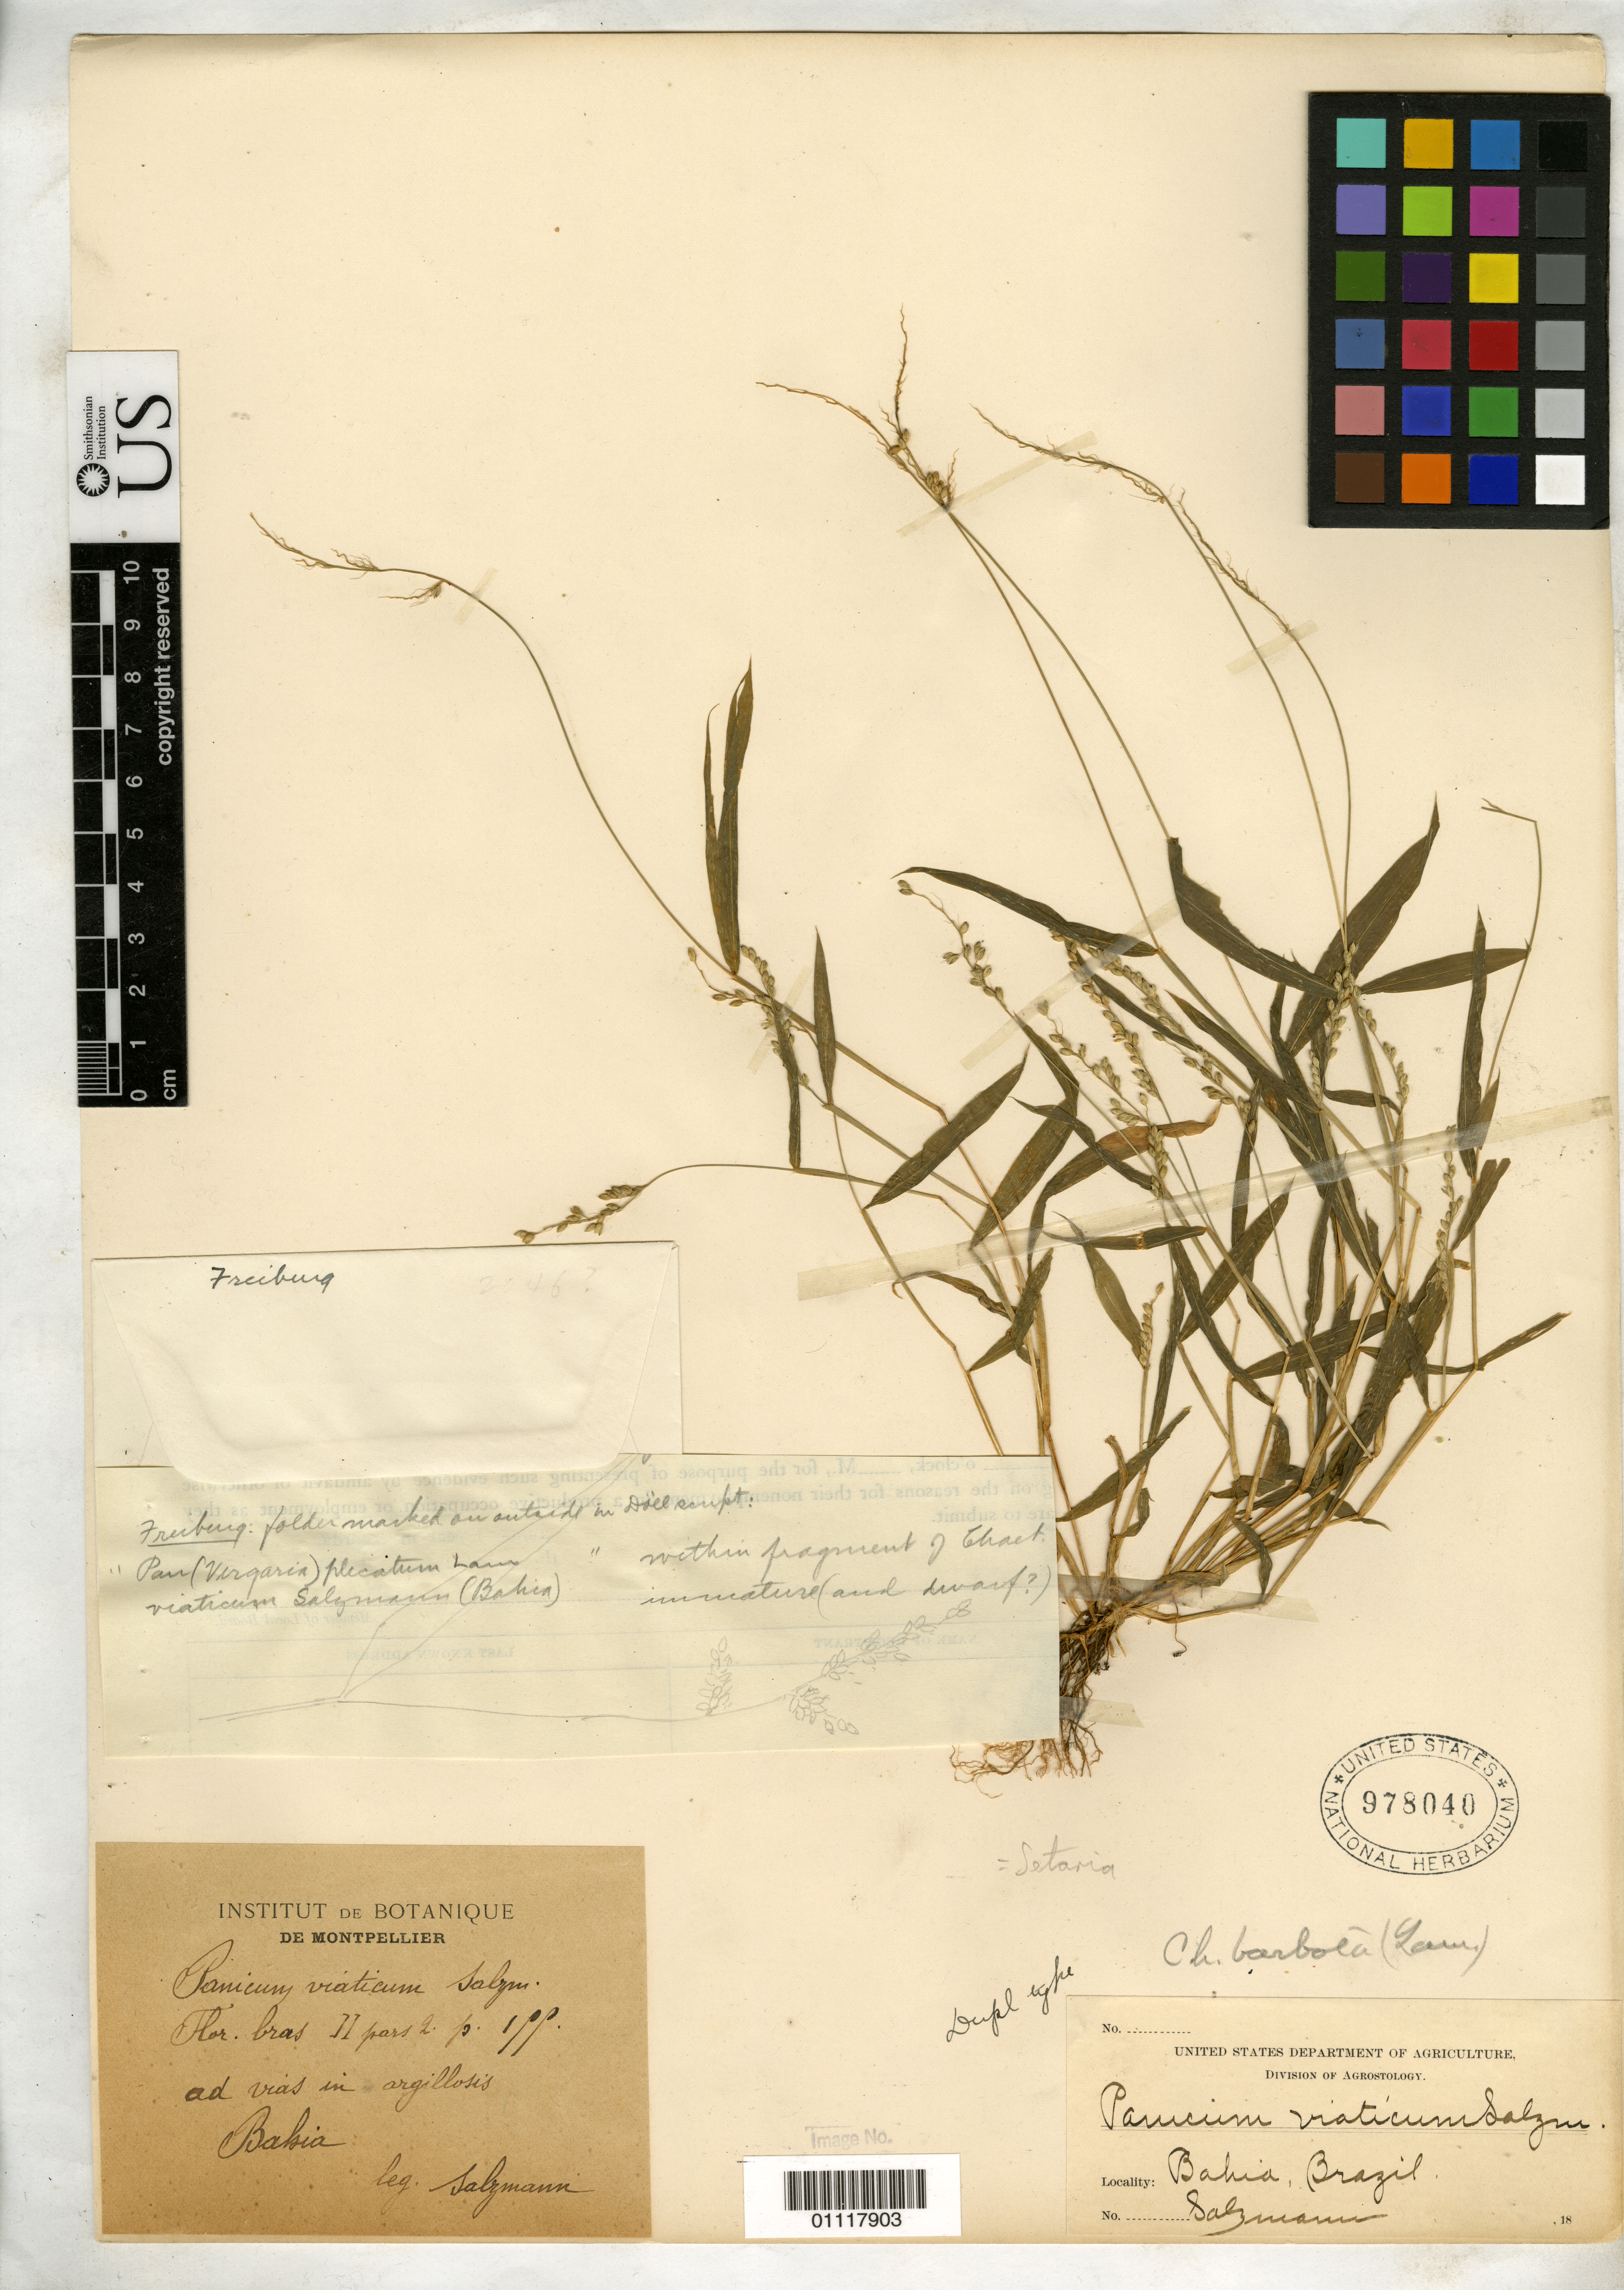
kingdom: Plantae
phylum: Tracheophyta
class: Liliopsida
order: Poales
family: Poaceae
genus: Panicum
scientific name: Panicum viaticum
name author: Salzm. ex Döll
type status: Type Collection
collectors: P. Salzmann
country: Brazil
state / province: Bahia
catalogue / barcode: US 978040